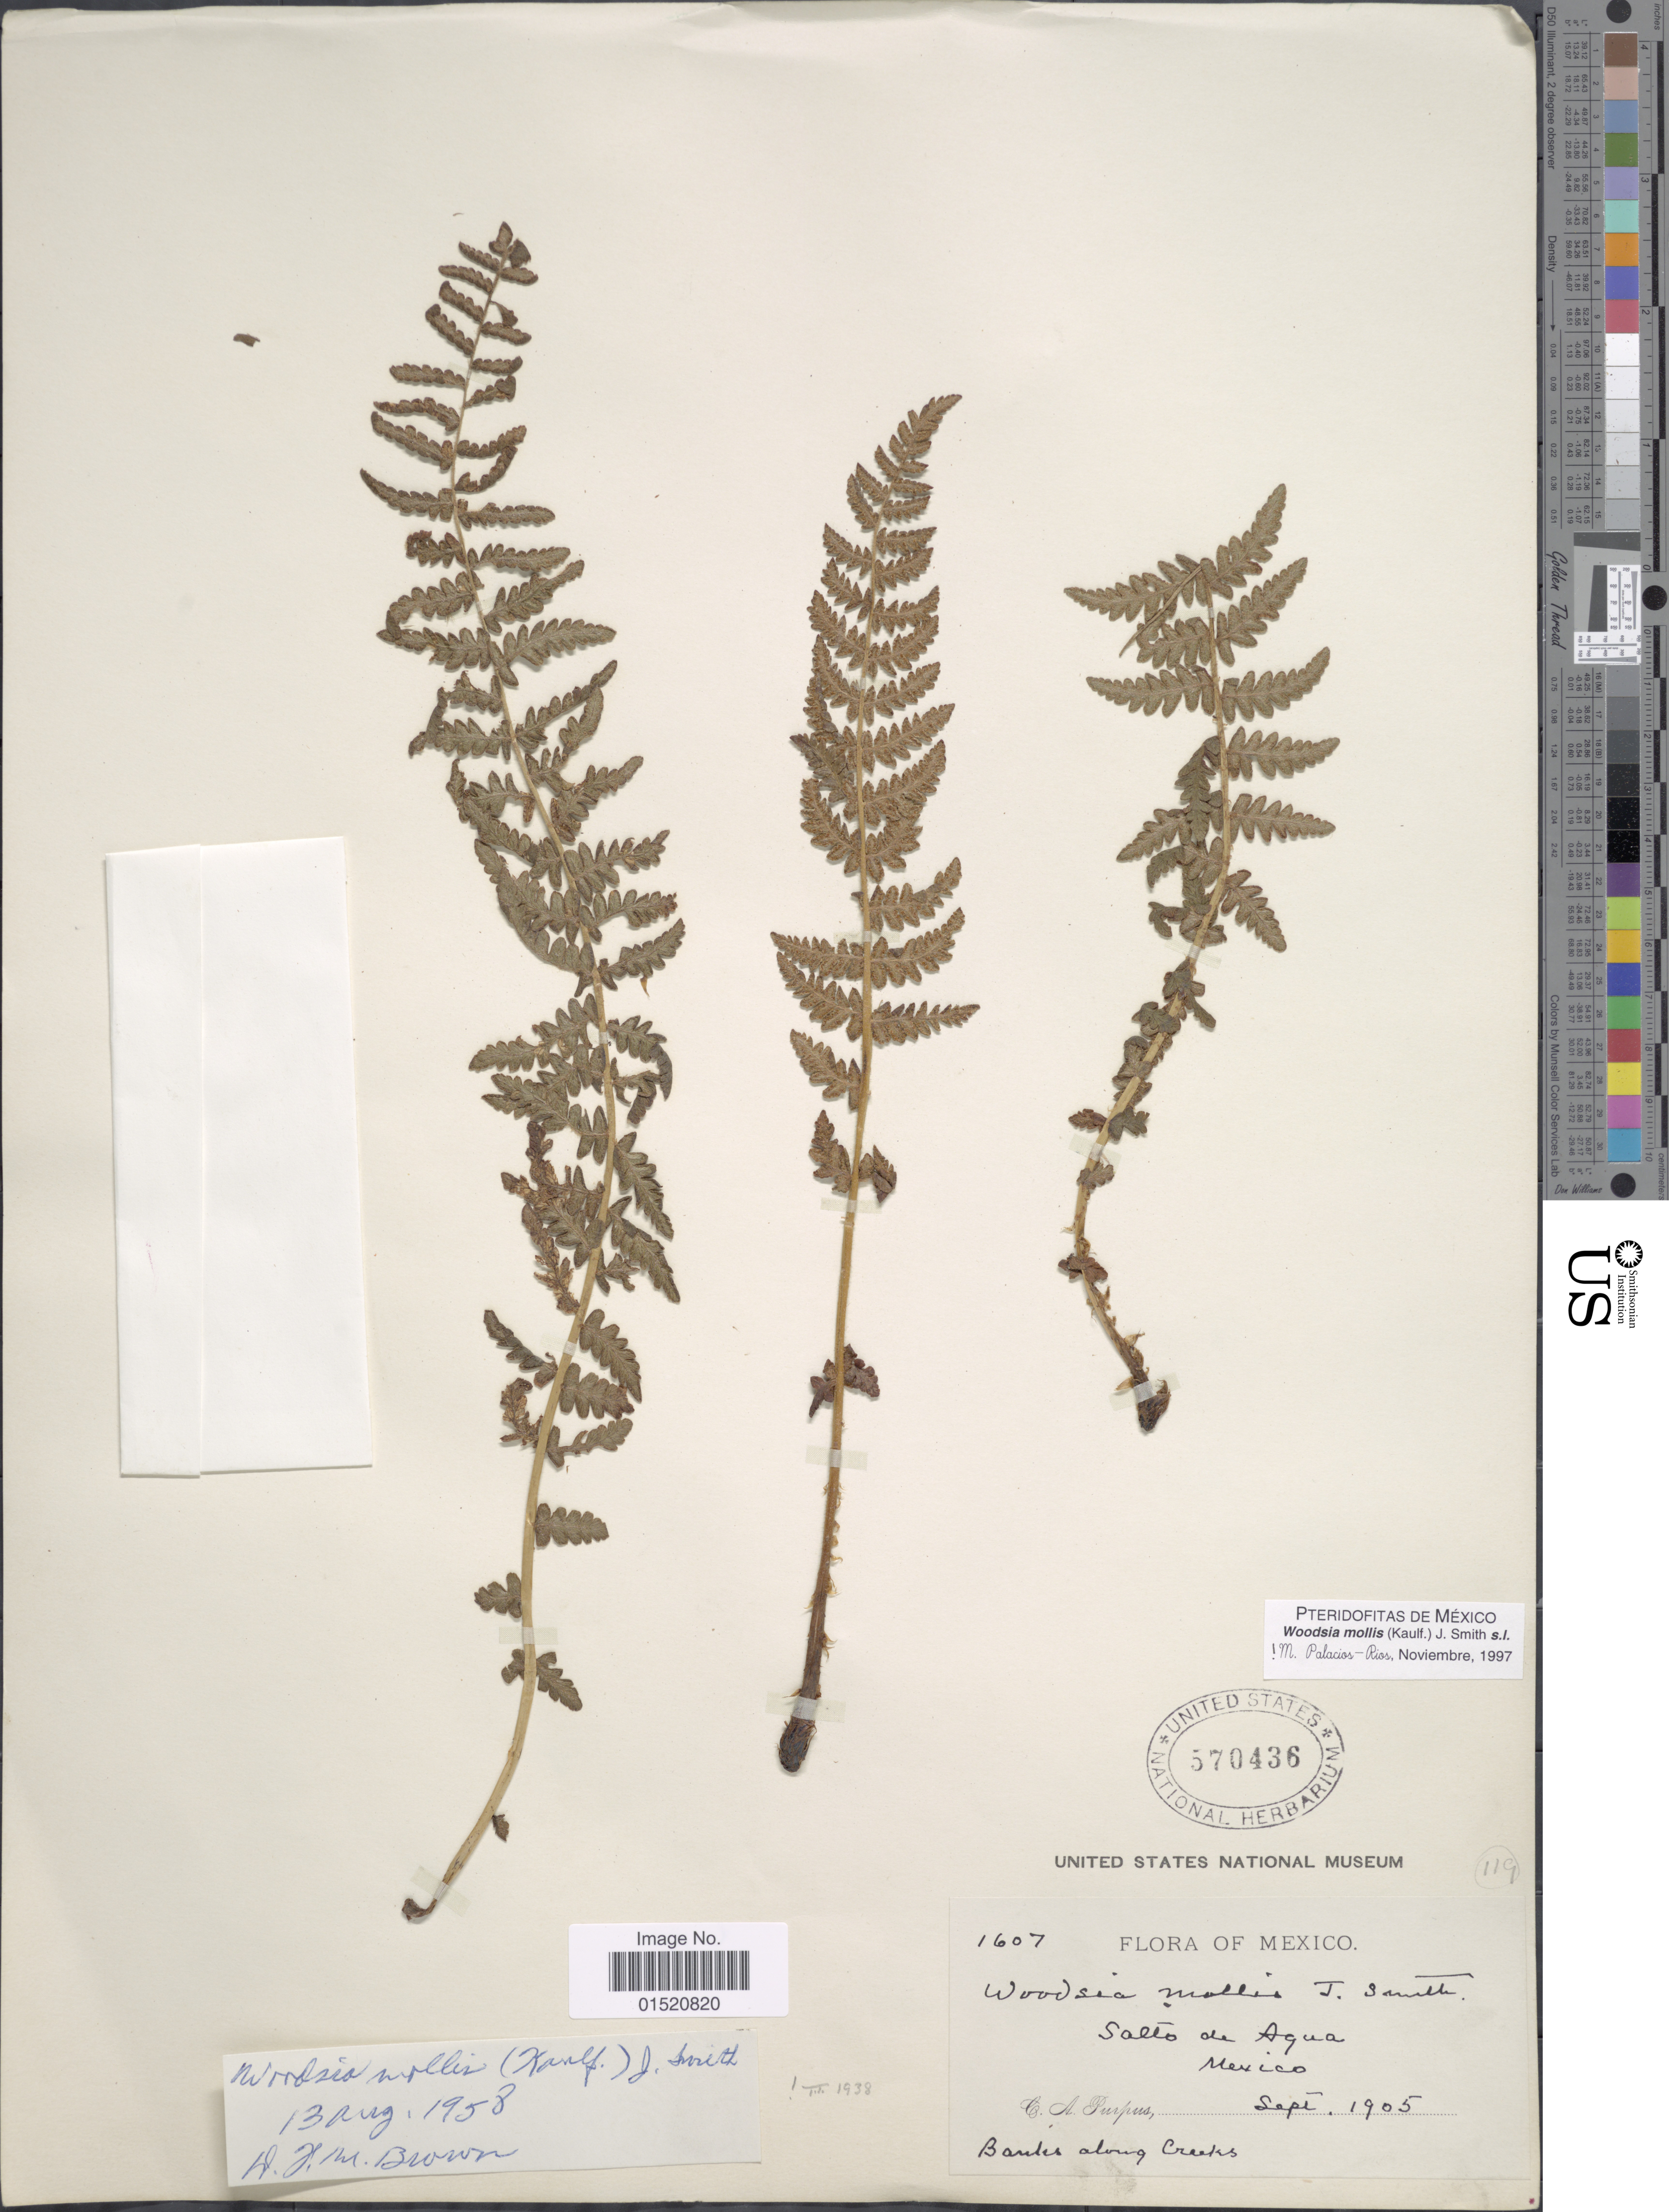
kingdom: Plantae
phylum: Tracheophyta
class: Polypodiopsida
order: Polypodiales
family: Woodsiaceae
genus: Woodsia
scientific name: Woodsia mollis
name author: (Kaulf.) J. Sm.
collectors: C. A. Purpus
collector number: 1607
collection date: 1905-09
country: Mexico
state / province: México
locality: Salto de Agua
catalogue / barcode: US 570436